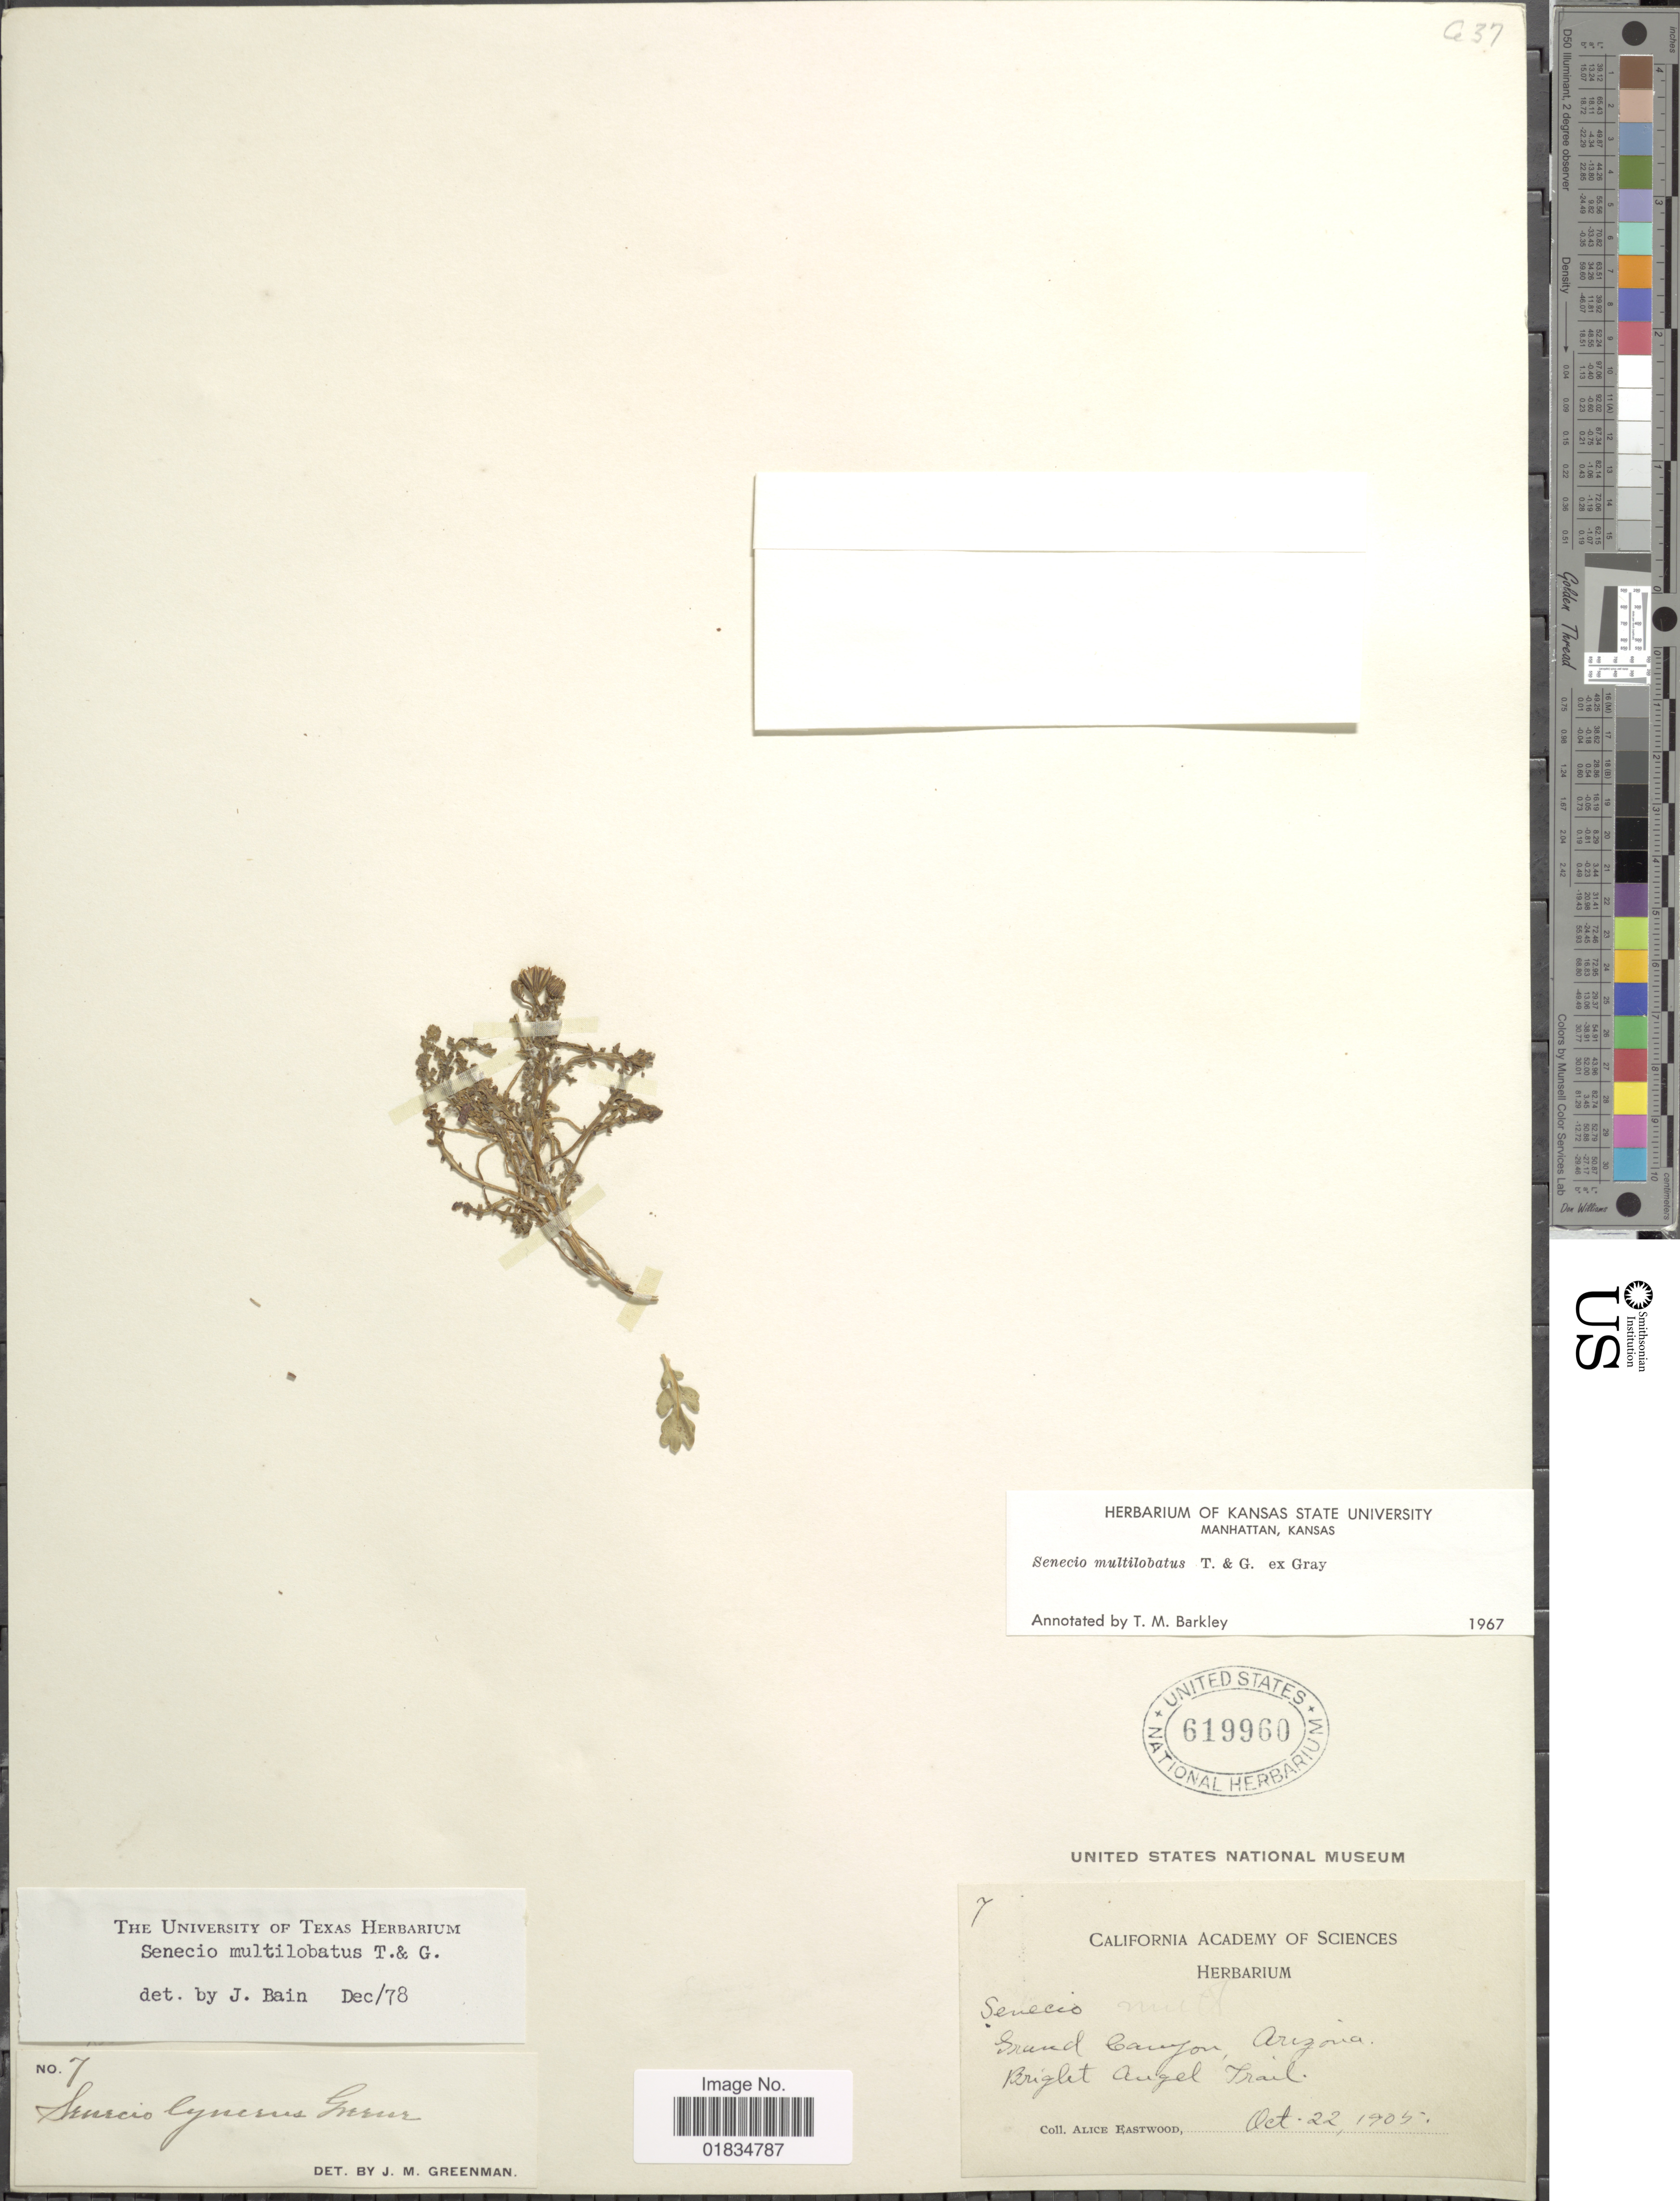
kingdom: Plantae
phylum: Tracheophyta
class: Magnoliopsida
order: Asterales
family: Asteraceae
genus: Senecio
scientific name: Senecio multicapitatus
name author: Greenm.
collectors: A. Eastwood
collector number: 7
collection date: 1905-10-22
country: United States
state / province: Arizona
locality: Grand Canyon, Bright Angel Trail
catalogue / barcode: US 619960